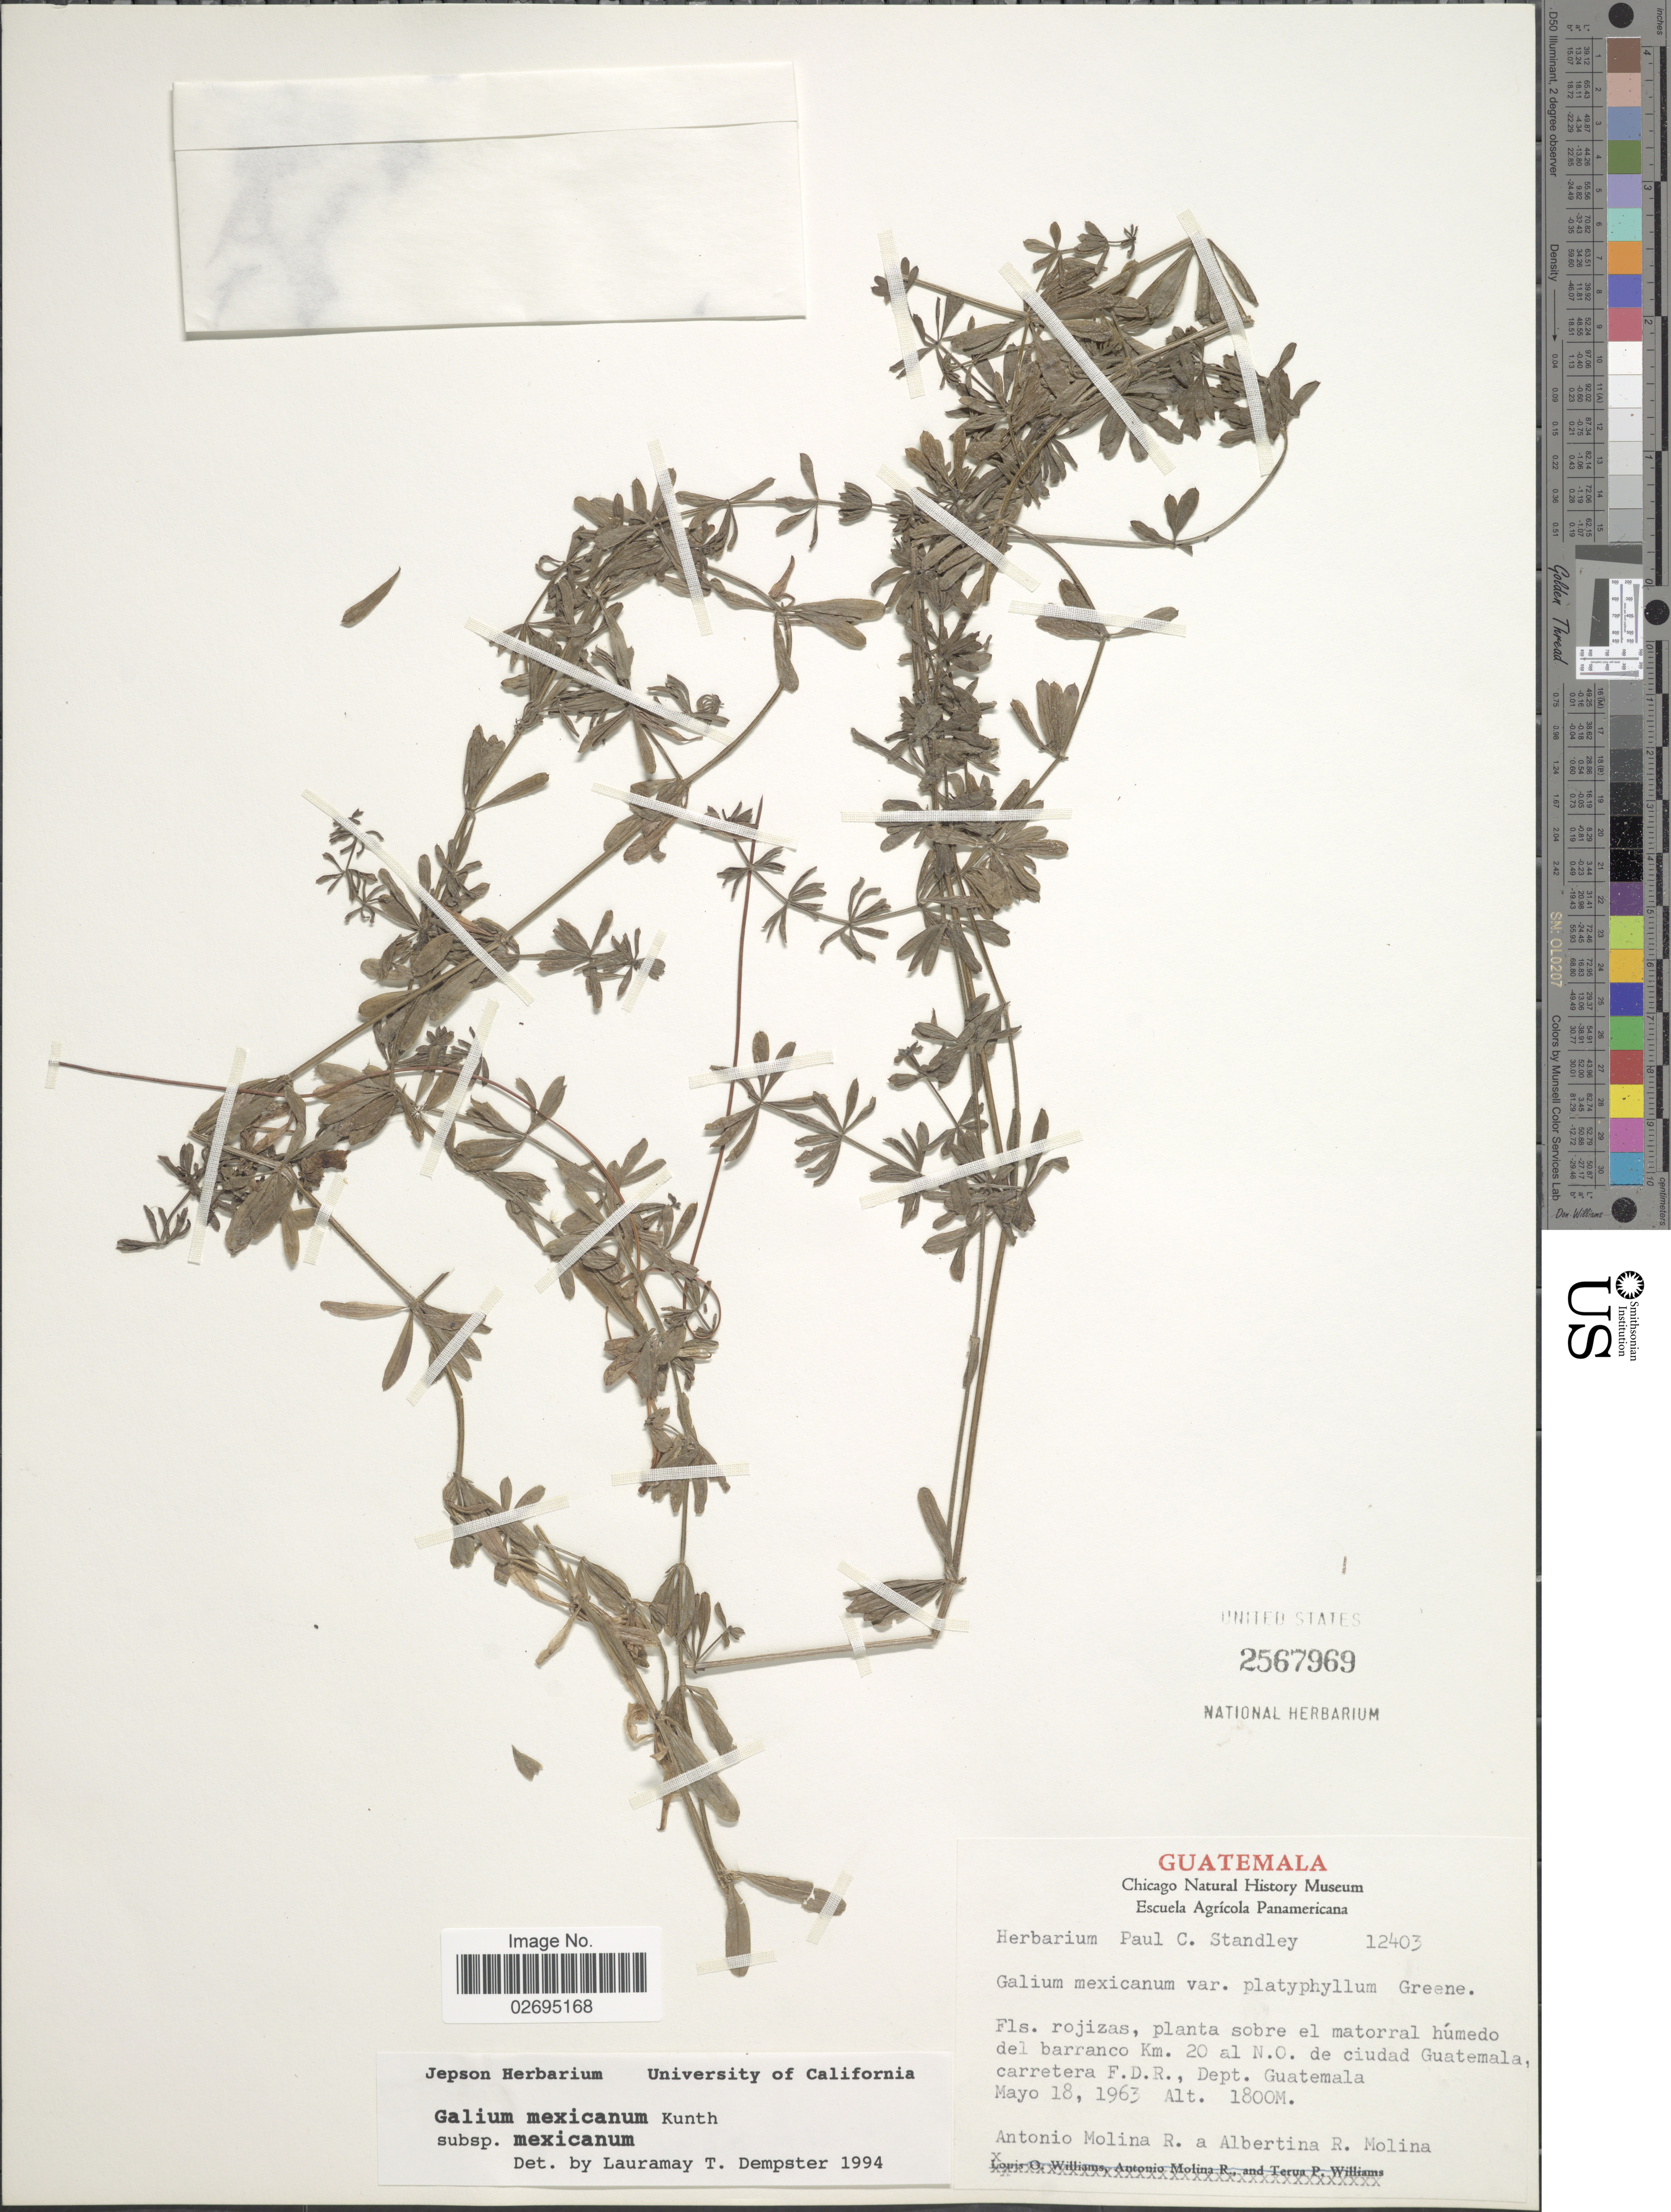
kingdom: Plantae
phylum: Tracheophyta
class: Magnoliopsida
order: Gentianales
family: Rubiaceae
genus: Galium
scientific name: Galium mexicanum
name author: Kunth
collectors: A. Molina R. & A. R. Molina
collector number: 12403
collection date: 1963-05-18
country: Guatemala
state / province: Guatemala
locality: Km. 20 al N.O. de ciudad Guatemala, carretera F.D.R.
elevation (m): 1800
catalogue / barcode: US 2567969